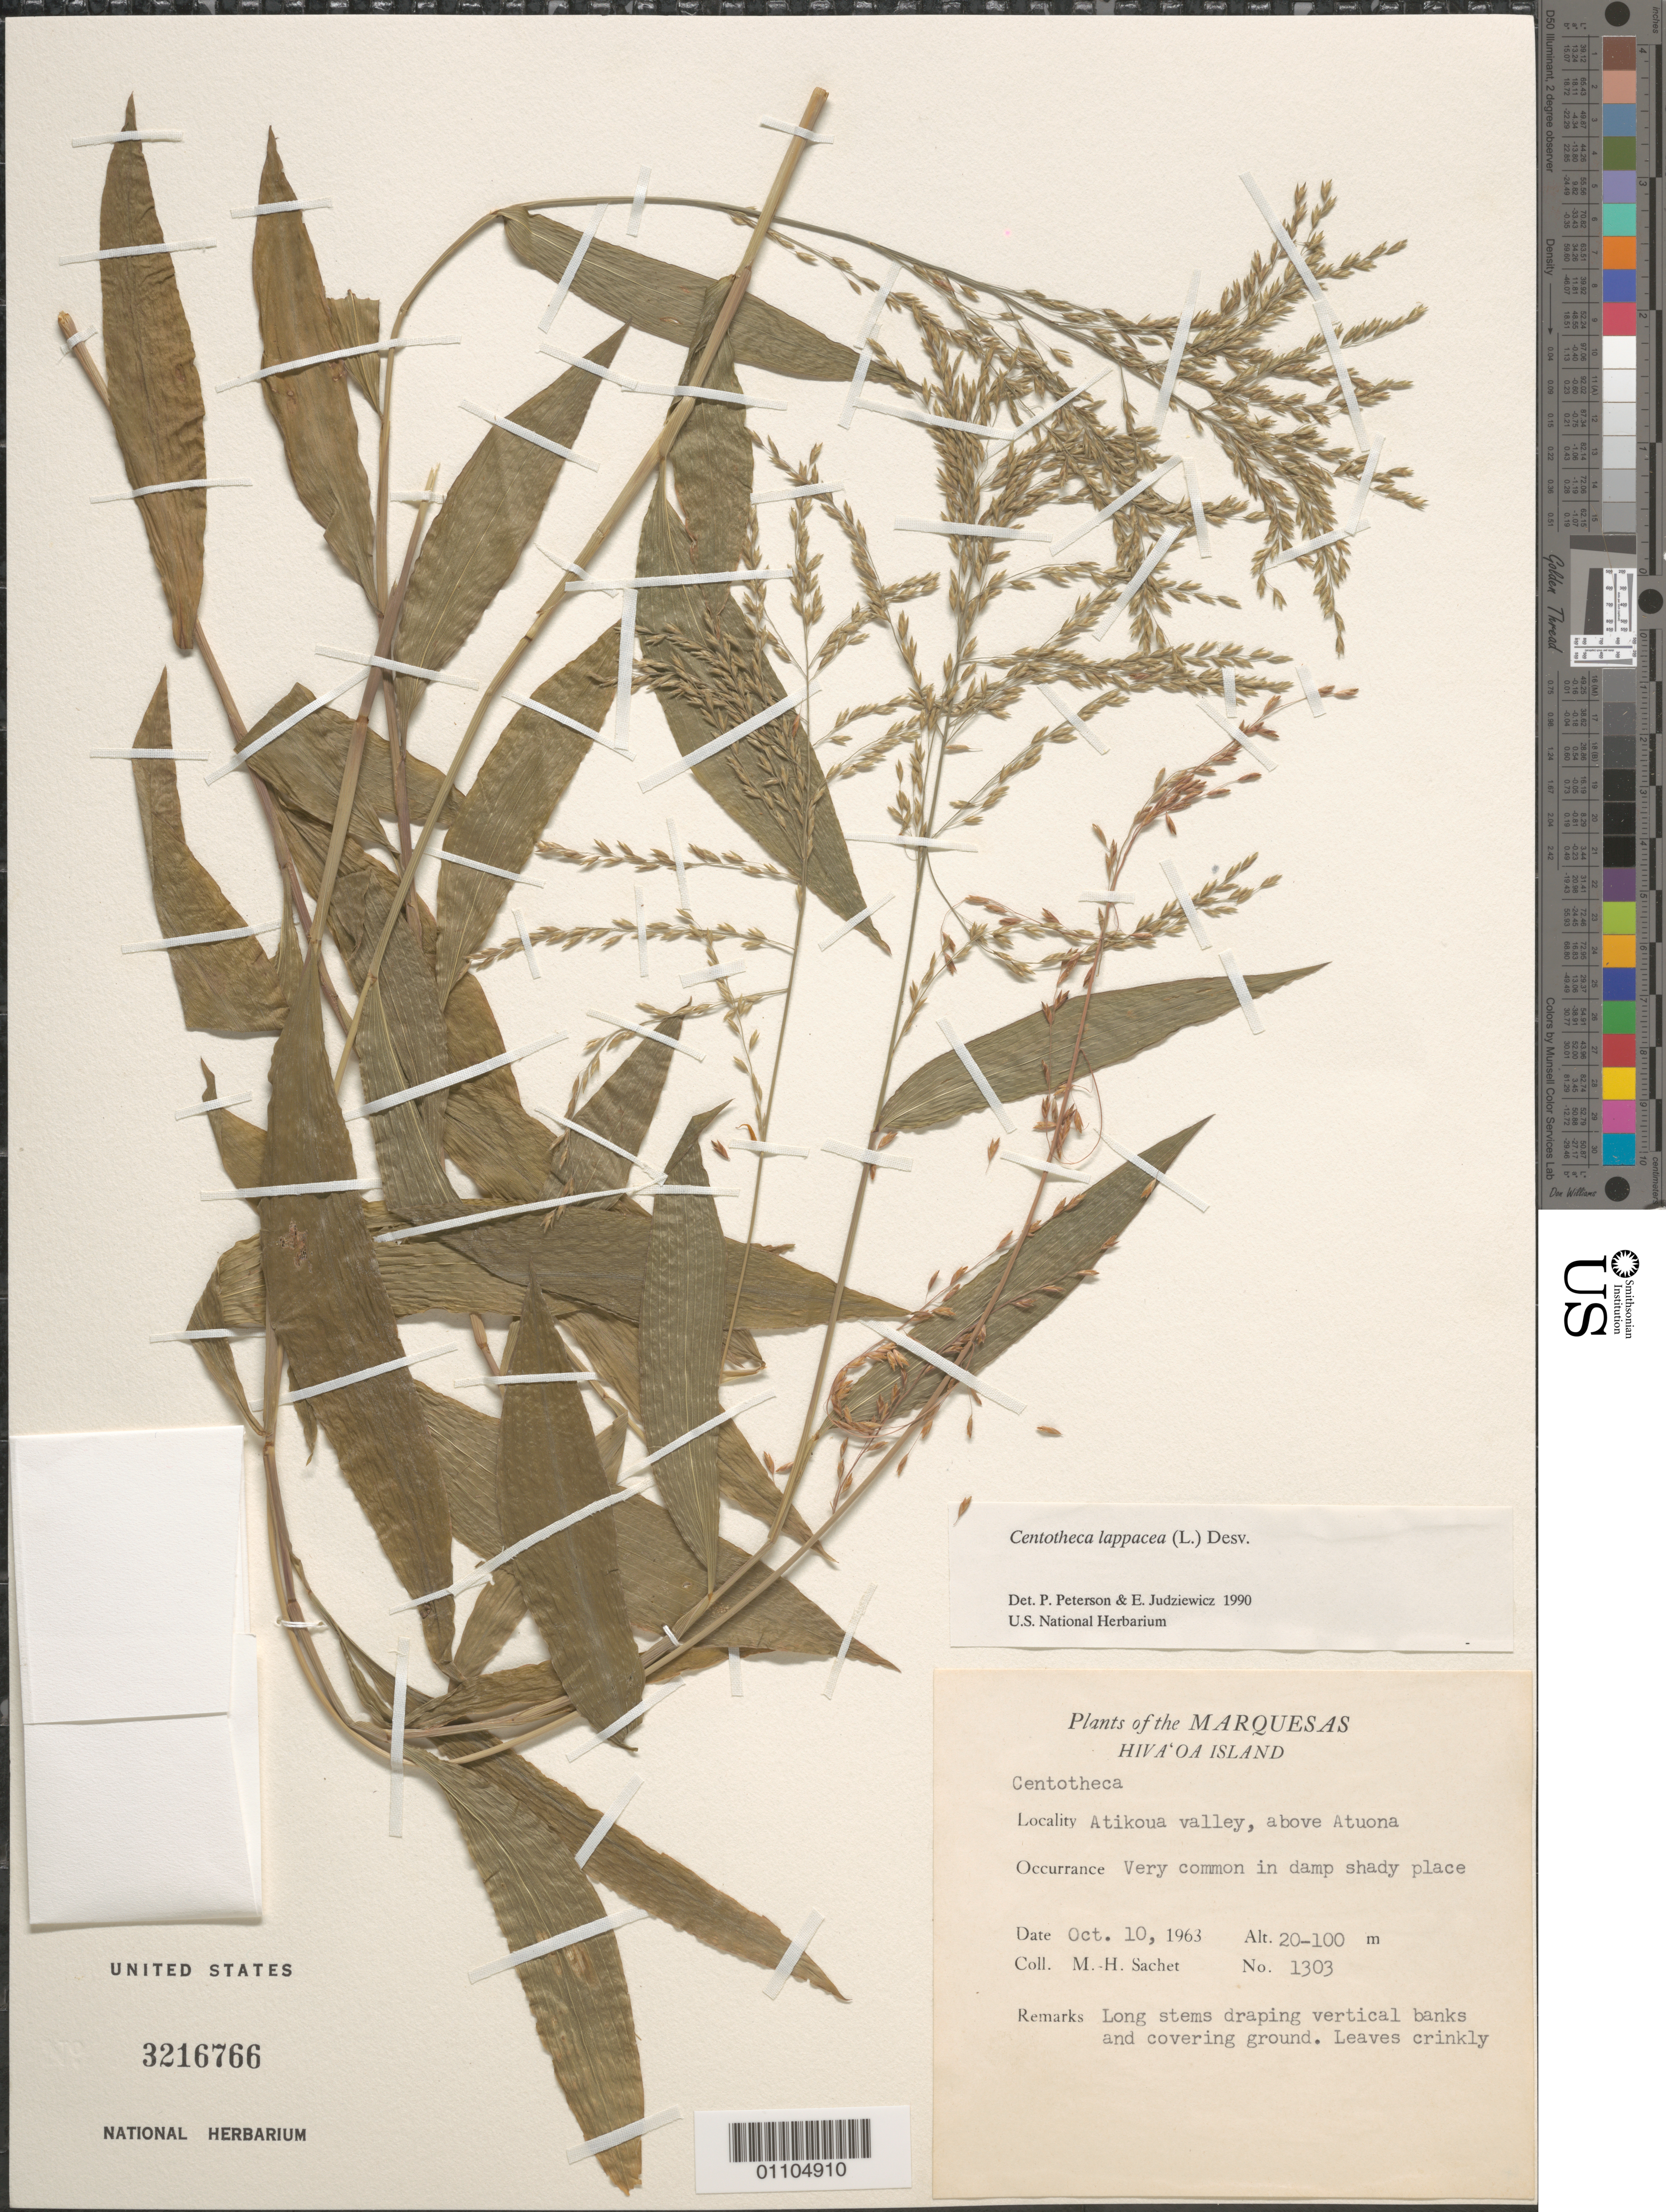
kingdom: Plantae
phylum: Tracheophyta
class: Liliopsida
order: Poales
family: Poaceae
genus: Centotheca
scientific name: Centotheca lappacea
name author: (L.) Desv.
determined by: Peterson, P. M.; Judziewicz, E. J.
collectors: M.-H. Sachet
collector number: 1303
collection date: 1963-10-10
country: French Polynesia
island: Hiva Oa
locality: Atikoua valley, above Atuona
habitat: very common in damp shady place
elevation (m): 20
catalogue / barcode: US 3216766